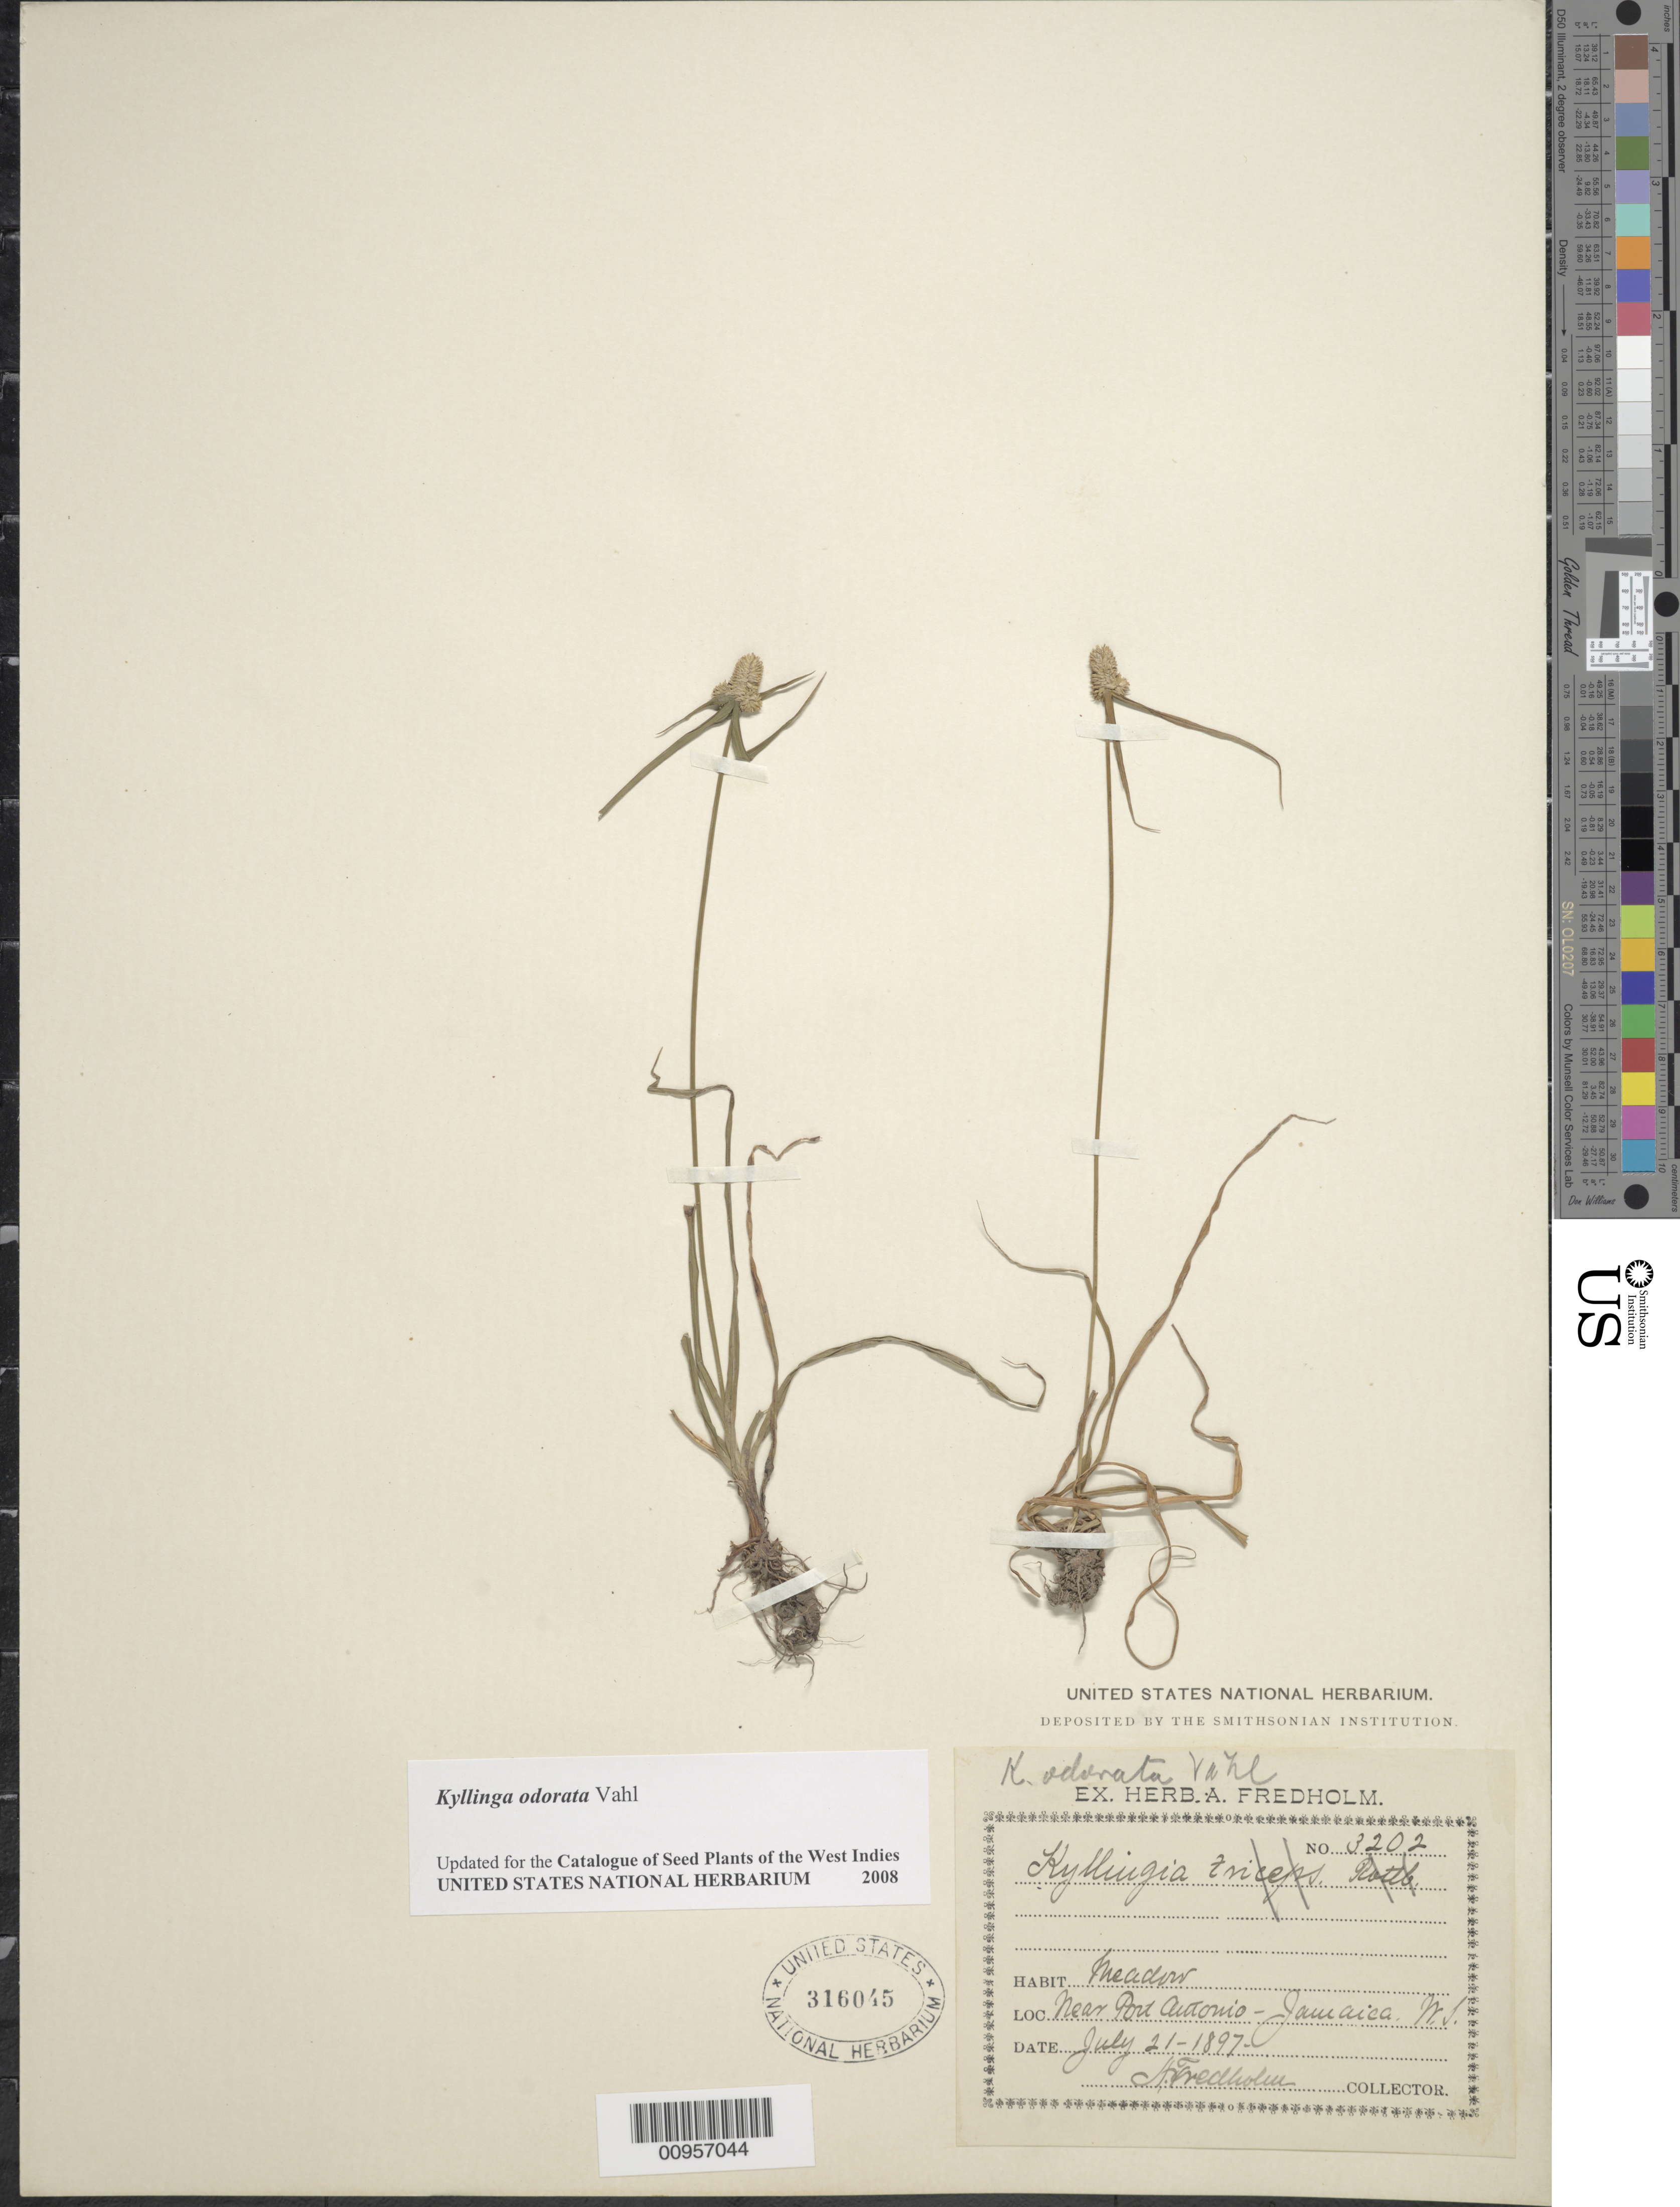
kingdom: Plantae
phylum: Tracheophyta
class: Liliopsida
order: Poales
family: Cyperaceae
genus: Cyperus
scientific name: Cyperus sesquiflorus subsp. sesquiflorus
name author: (Torr.) Mattf. & Kük.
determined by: Strong, M. T., (US), Smithsonian Institution - National Museum of Natural History (UNITED STATES)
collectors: A. Fredholm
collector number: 3202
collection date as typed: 22 Jul 1897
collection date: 1897-07-22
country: Jamaica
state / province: Portland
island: Jamaica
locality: meadow near Port Antonio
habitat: Meadow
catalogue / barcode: US 316045